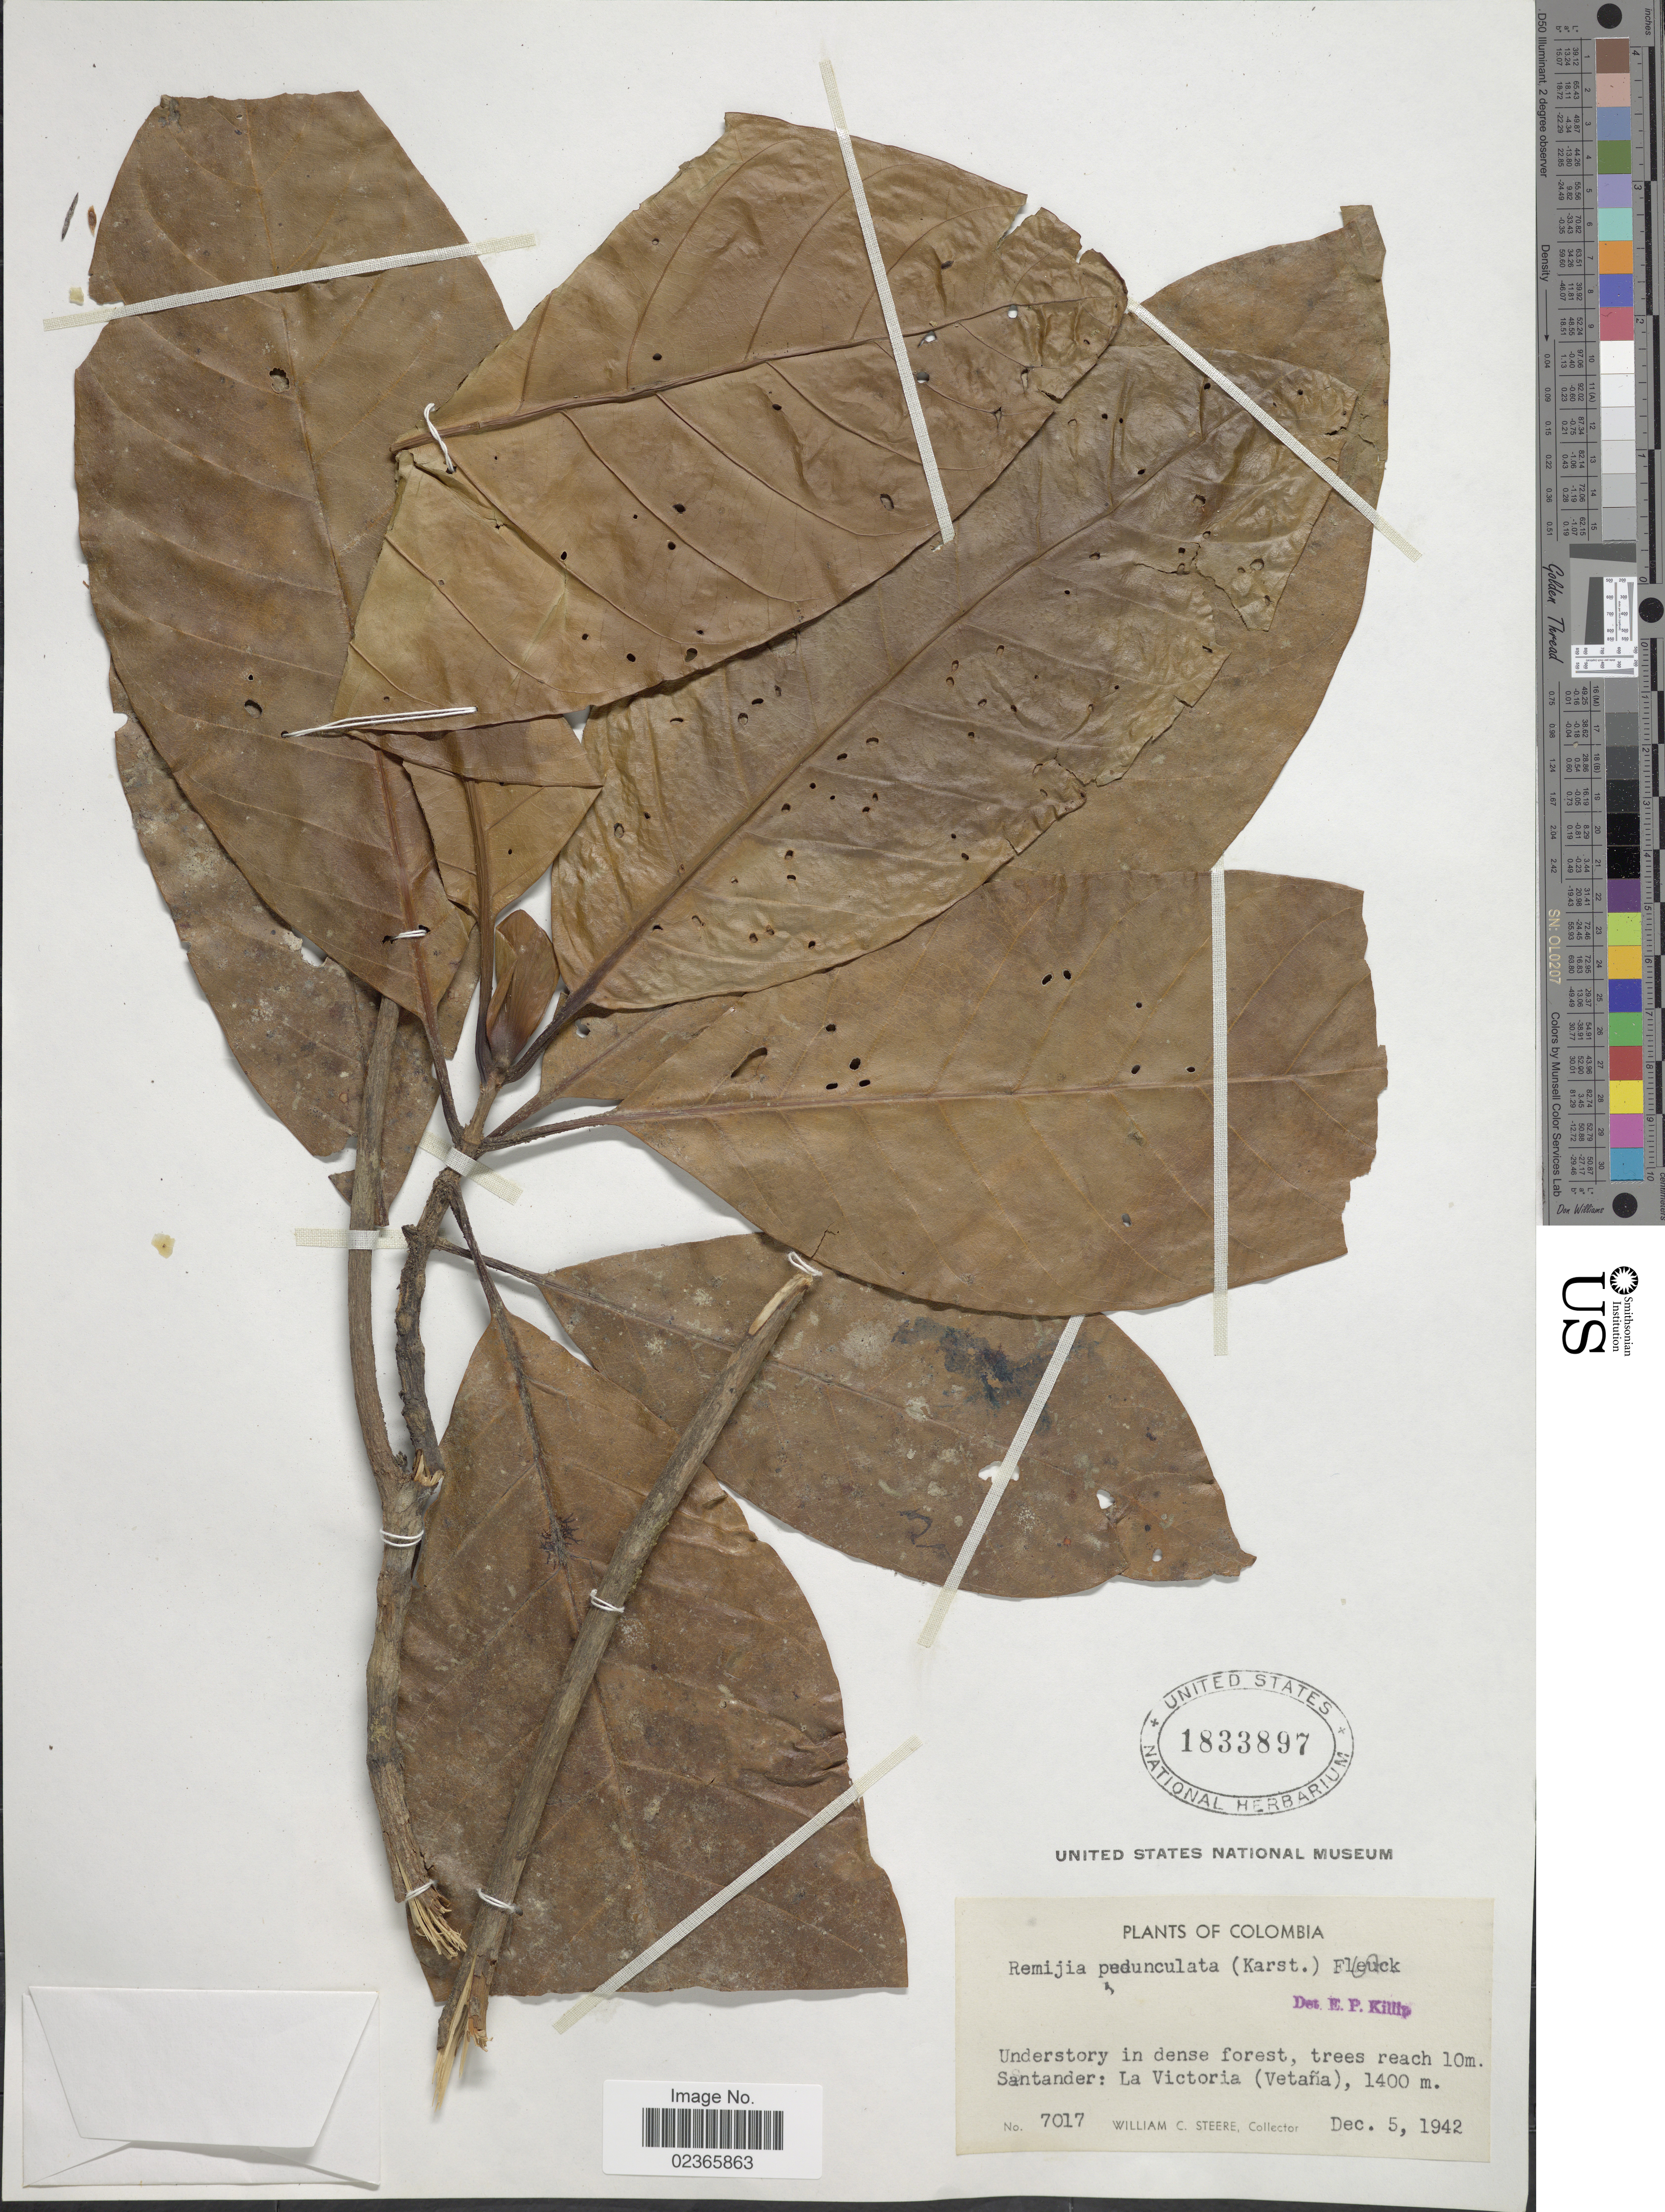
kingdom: Plantae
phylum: Tracheophyta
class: Magnoliopsida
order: Gentianales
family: Rubiaceae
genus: Remijia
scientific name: Remijia pedunculata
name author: (H. Karst.) Fluck.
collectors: W. C. Steere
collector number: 7017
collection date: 1942-12-05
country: Colombia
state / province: Santander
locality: La Victoria (Vetena)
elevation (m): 1400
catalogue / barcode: US 1833897